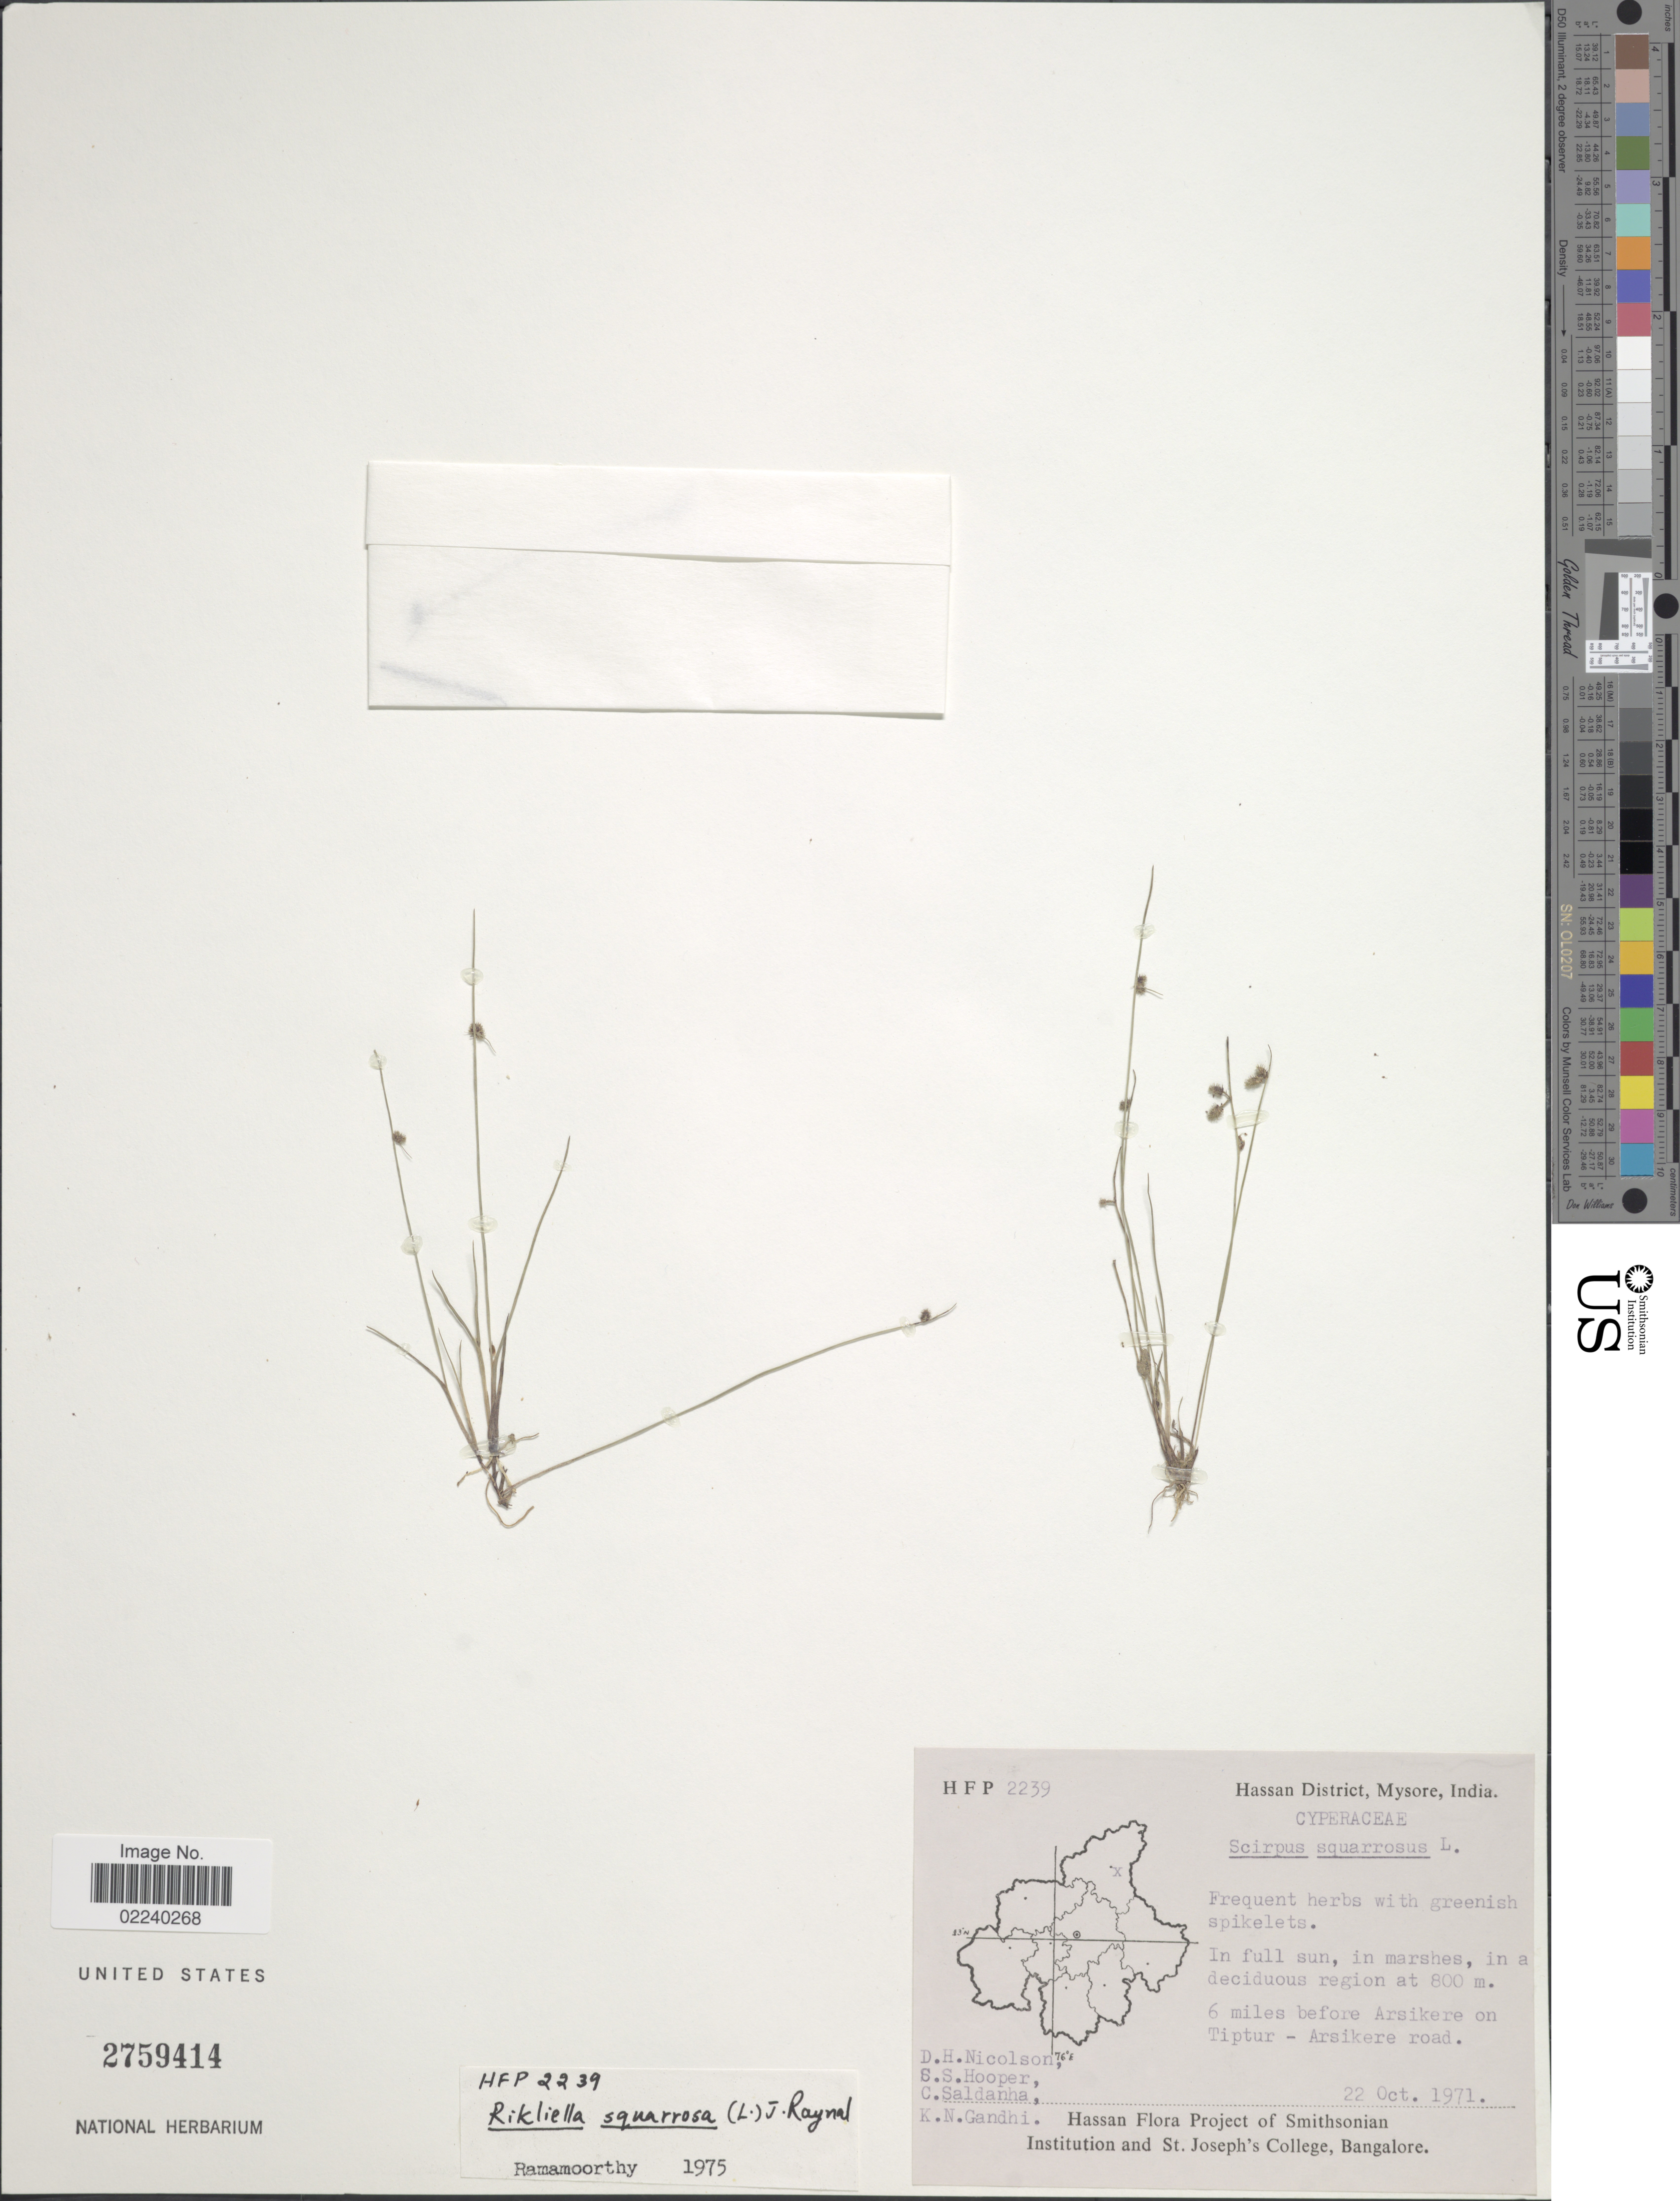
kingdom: Plantae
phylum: Tracheophyta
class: Liliopsida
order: Poales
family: Cyperaceae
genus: Cyperus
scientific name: Cyperus neochinensis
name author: (Tang & F.T. Wang) Bauters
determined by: Strong, M. T., (US), Smithsonian Institution - National Museum of Natural History (UNITED STATES)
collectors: D. H. Nicolson, S. S. Hooper, C. Saldanha & K. N. Gandhi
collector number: HFP2239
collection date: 1971-10-22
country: India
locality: Hassan District, Mysore, 6 miles before Arsikere on Tiptur - Arsikere road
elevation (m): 800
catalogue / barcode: US 2759414